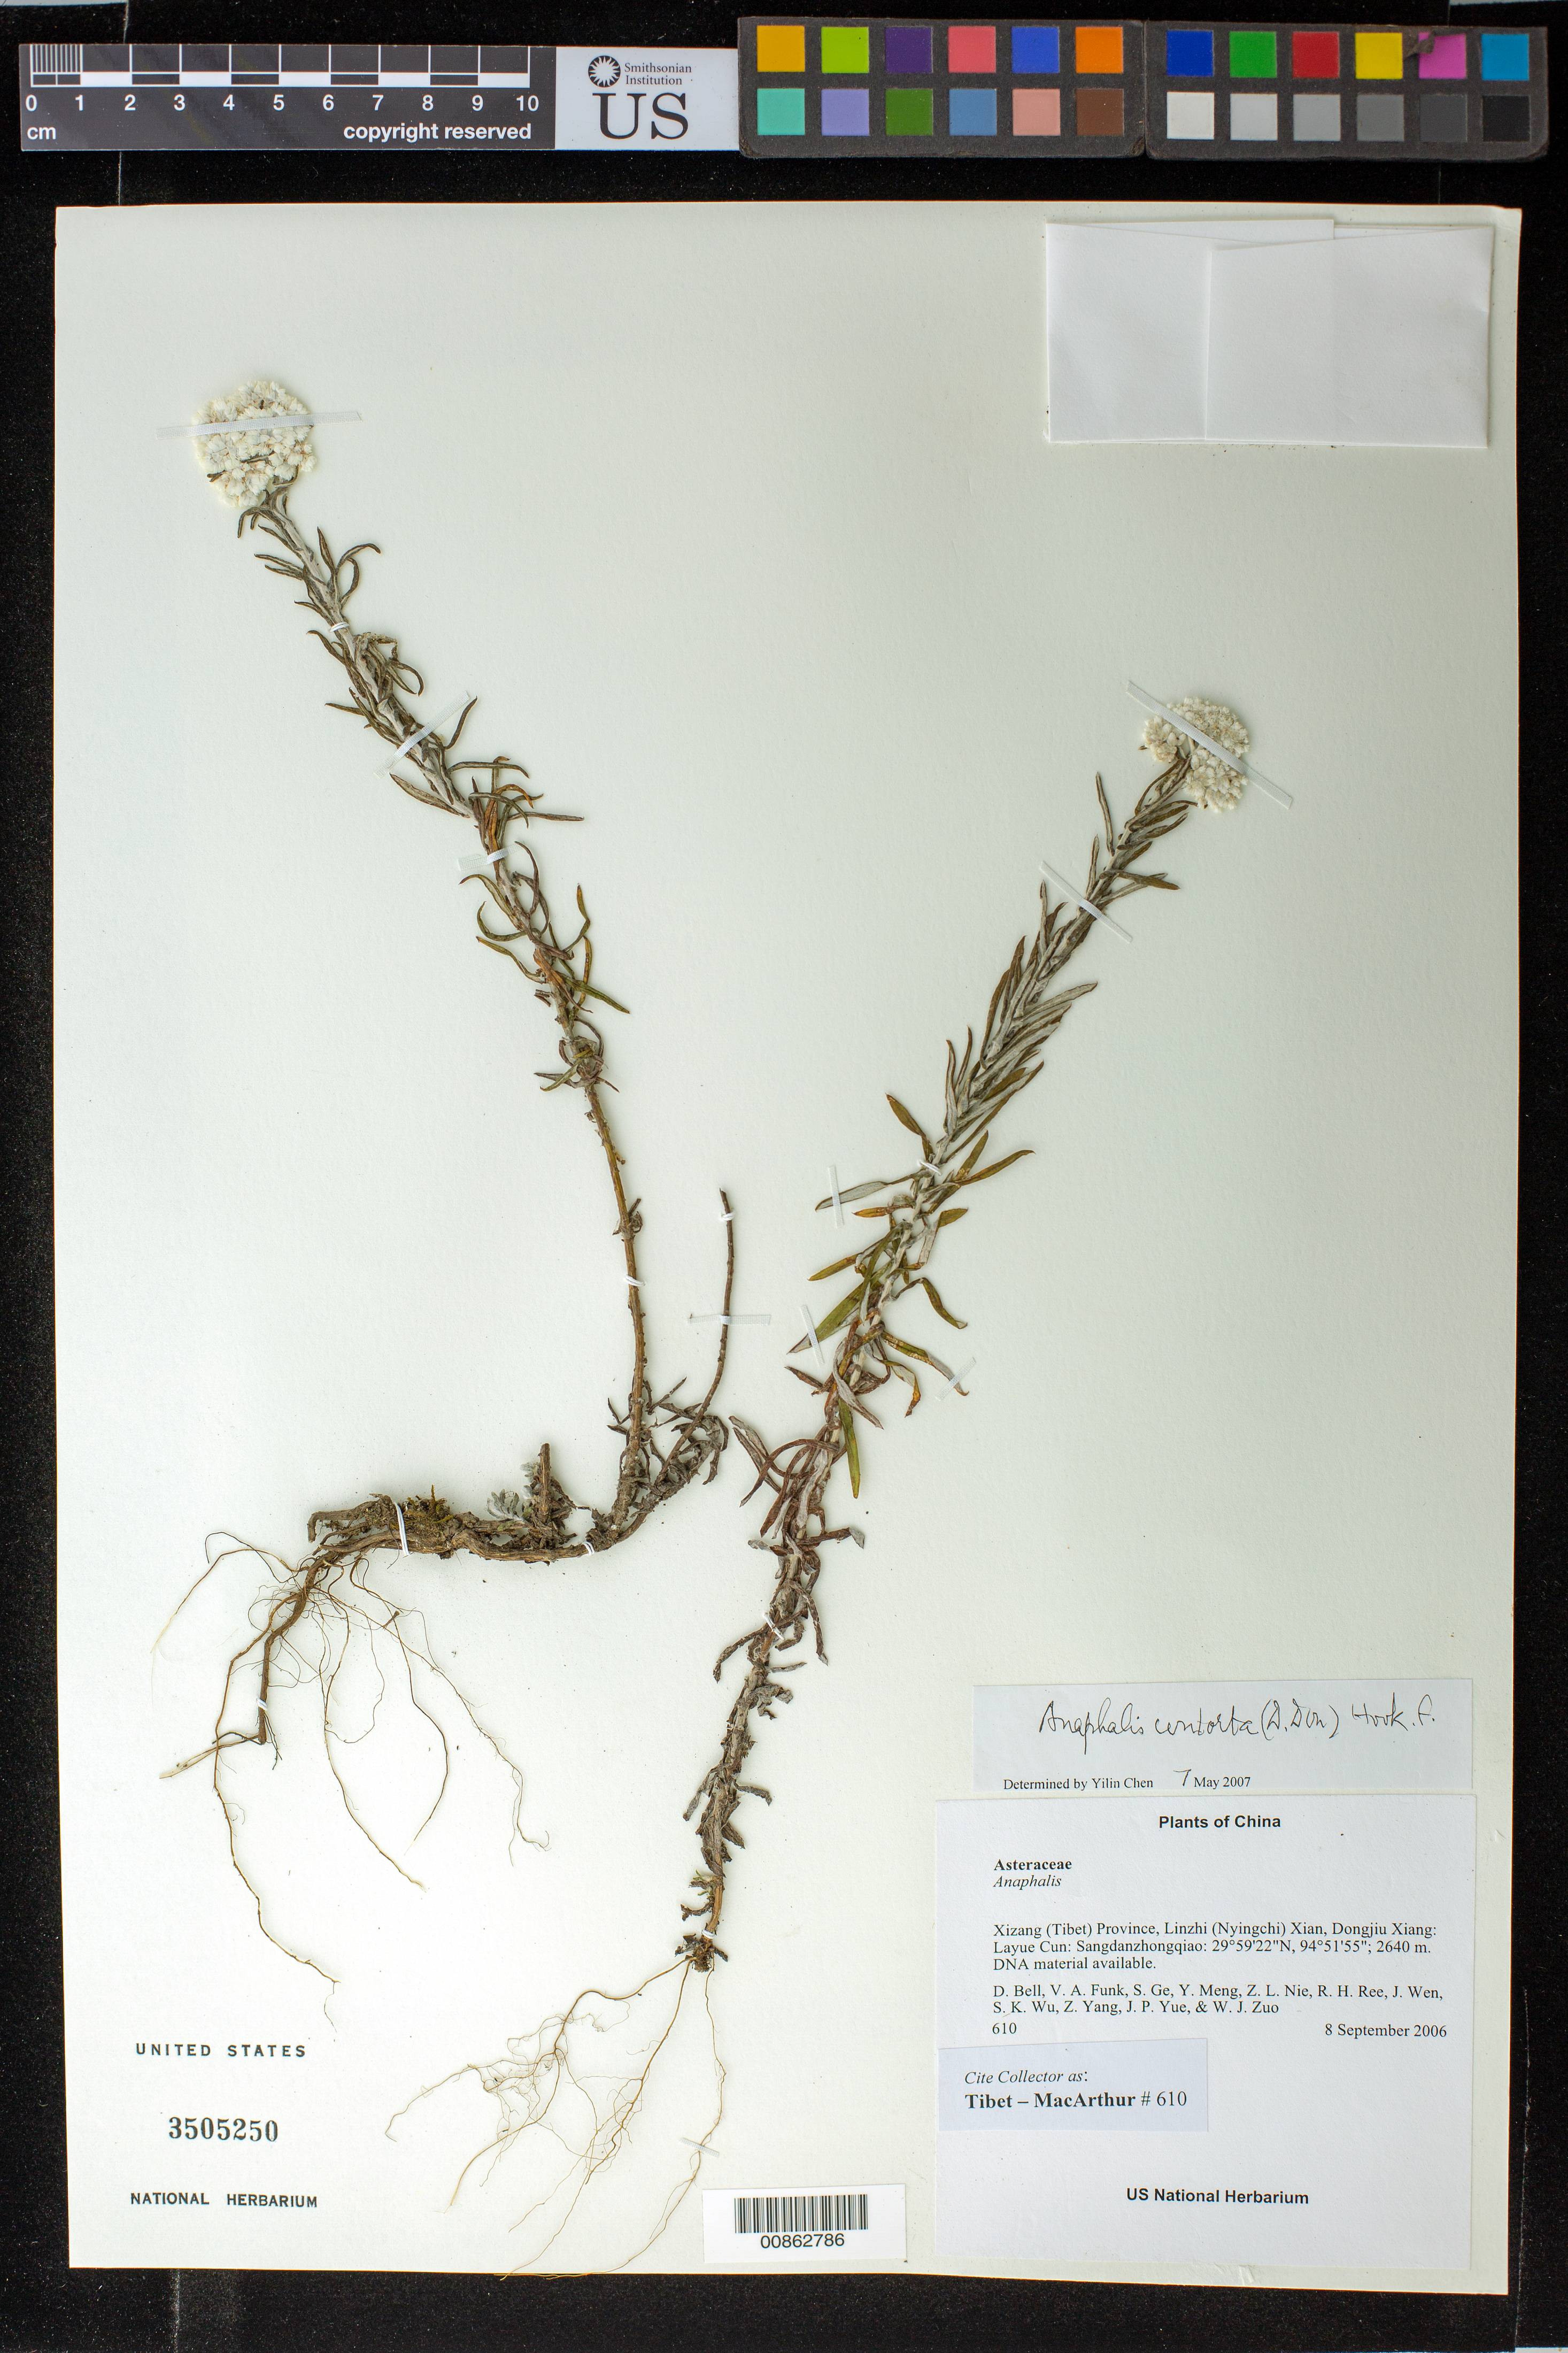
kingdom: Plantae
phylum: Tracheophyta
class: Magnoliopsida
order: Asterales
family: Asteraceae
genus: Anaphalis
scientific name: Anaphalis contorta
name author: (D. Don) Hook. f.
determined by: Yilin Chen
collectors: Tibet-MacArthur, D. A. Bell, V. Funk, S. Ge, Y. Meng, Z. Nie, R. Ree, J. Wen, S. K. Wu, Z. Yang, J. Yue & W. Zuo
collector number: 610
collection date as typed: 08 Sep 2006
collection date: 2006-09-08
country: China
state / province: Xizang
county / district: Linzhi (Nyingchi) Xian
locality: Dongjiu Xiang: Layue Cun: Sangdanzhongqiao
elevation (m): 2640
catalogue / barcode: US 3505250